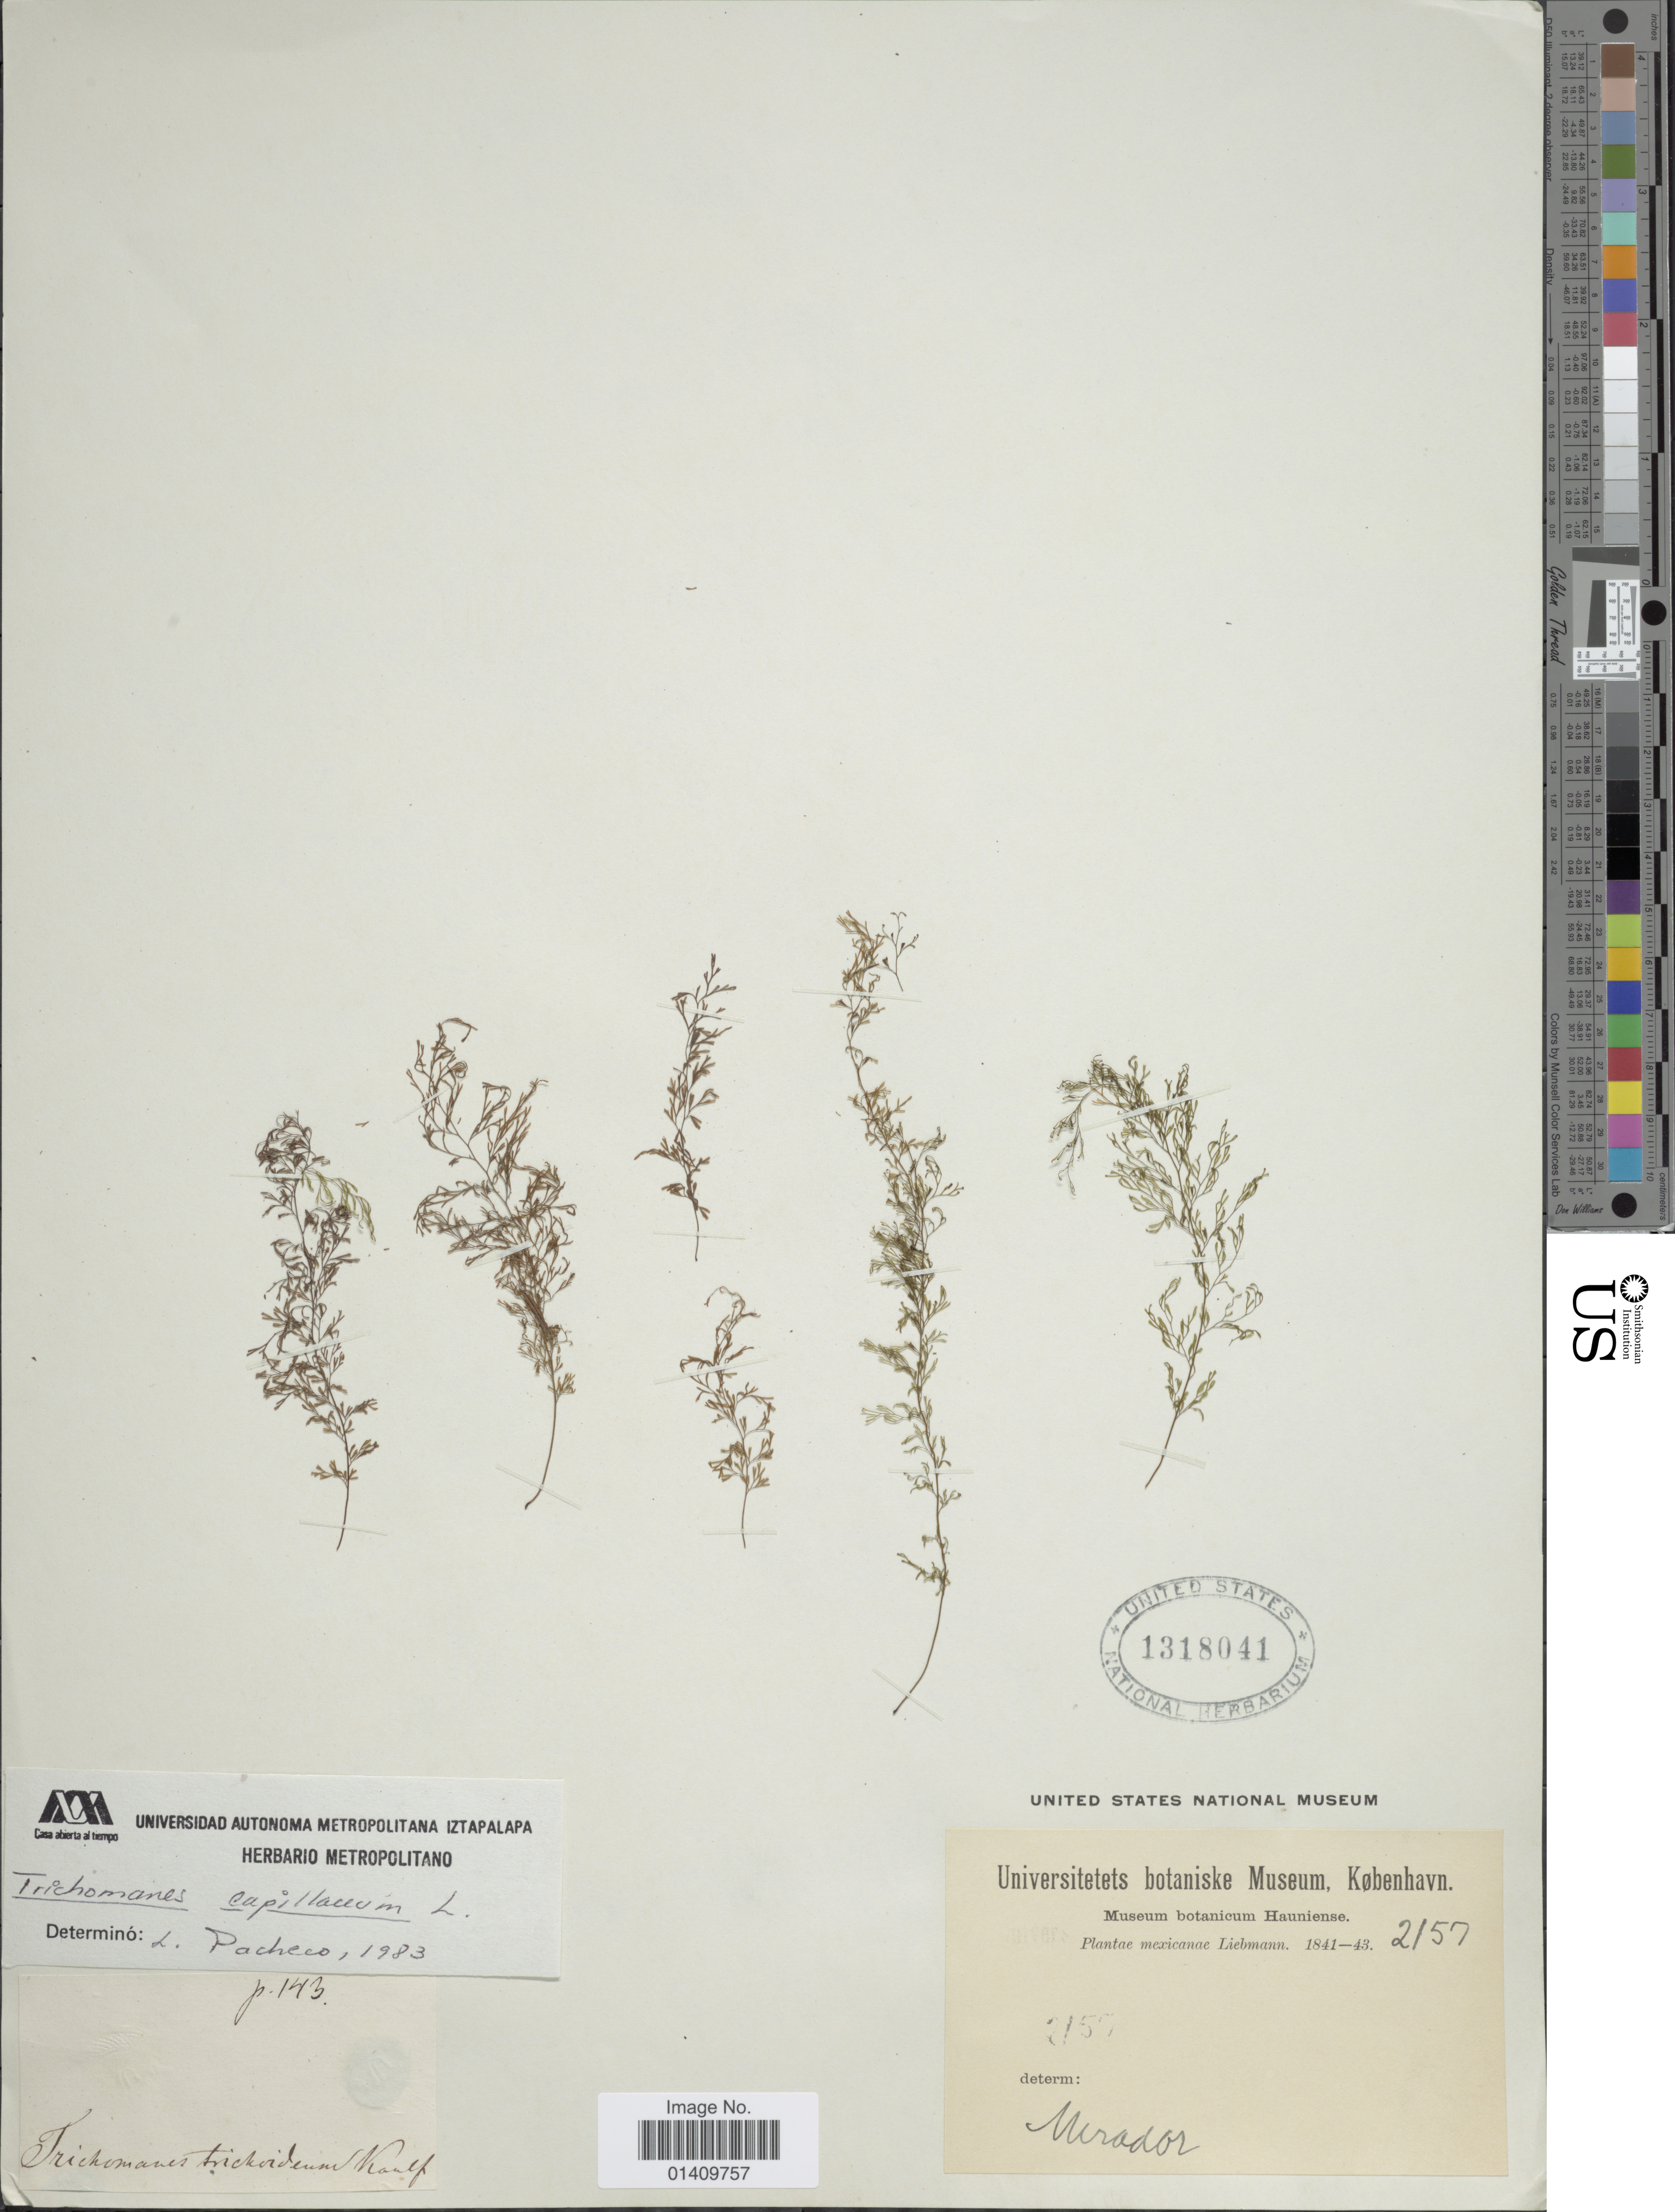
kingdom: Plantae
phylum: Tracheophyta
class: Polypodiopsida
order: Hymenophyllales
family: Hymenophyllaceae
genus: Polyphlebium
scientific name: Polyphlebium capillaceum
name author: (L.) Ebihara & Dubuisson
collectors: Liebmann, --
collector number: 2157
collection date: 1841/1843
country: Mexico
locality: Mirador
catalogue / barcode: US 1318041